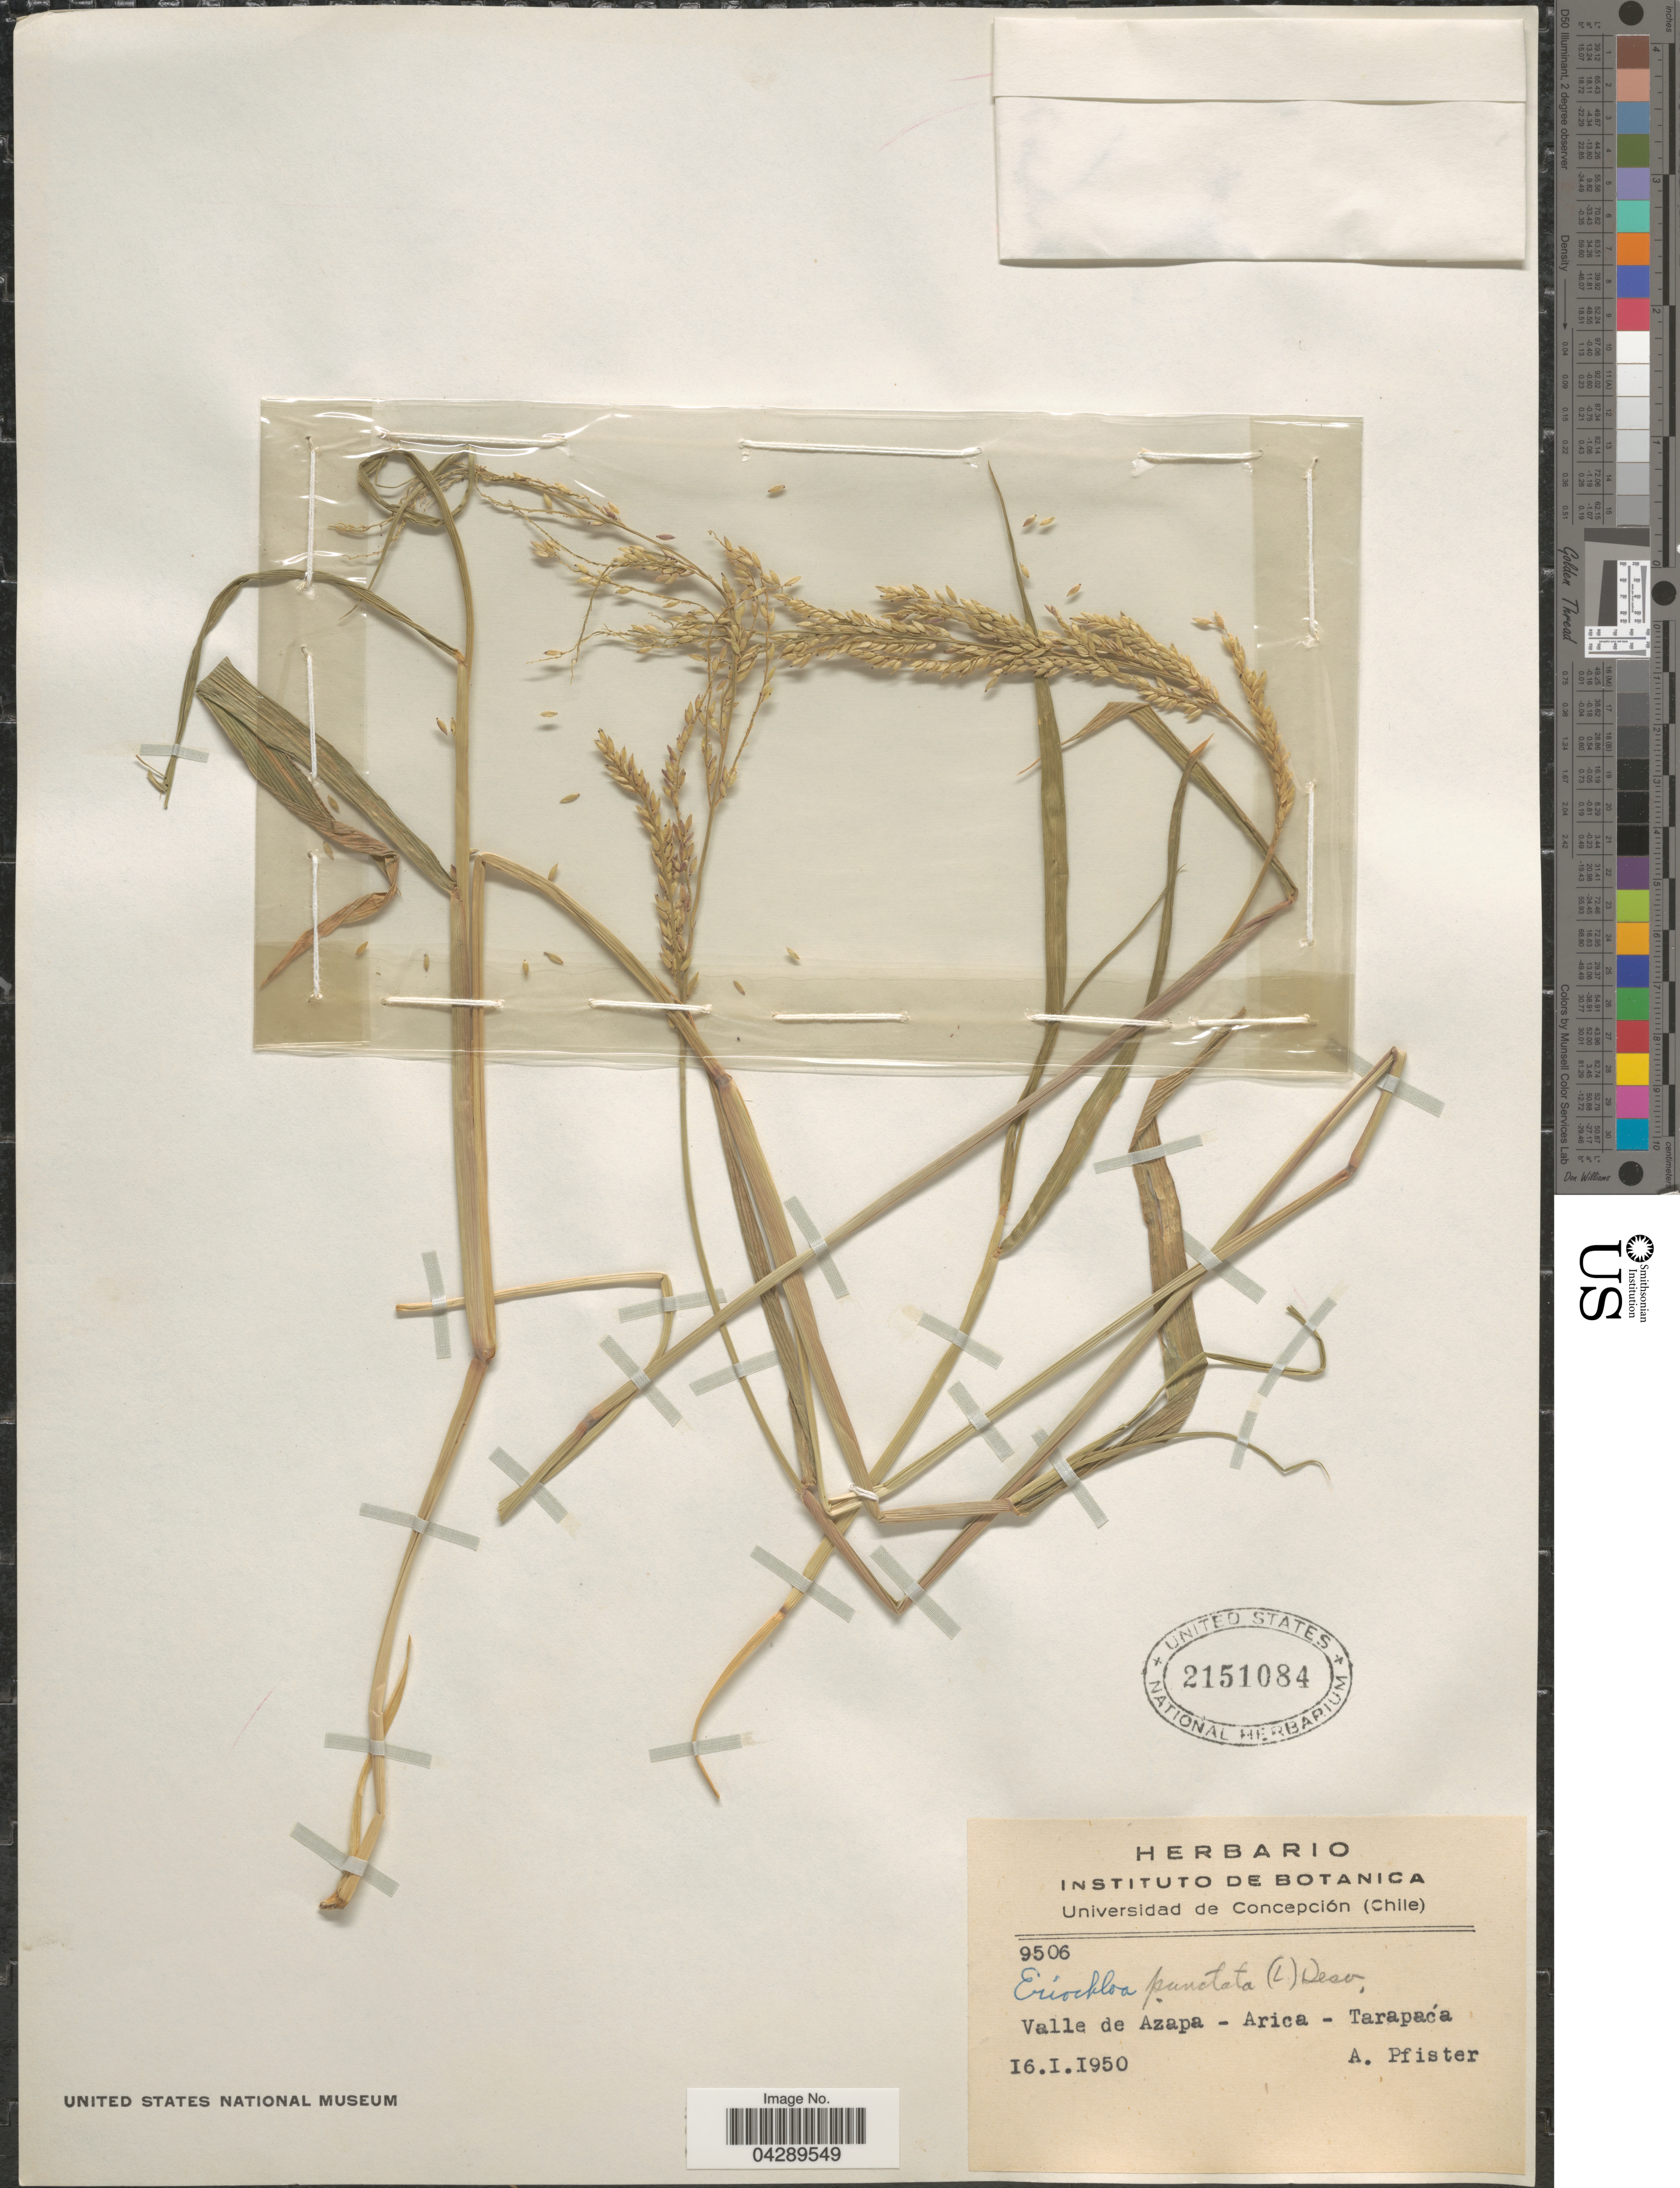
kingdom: Plantae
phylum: Tracheophyta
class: Liliopsida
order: Poales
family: Poaceae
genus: Eriochloa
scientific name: Eriochloa punctata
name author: (L.) Desv. ex Ham.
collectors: A. Pfister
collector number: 9506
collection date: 1950-01-16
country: Chile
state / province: Tarapacá (I)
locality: Valle de Azapa - Arica - Tarapacá.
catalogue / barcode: US 2151084